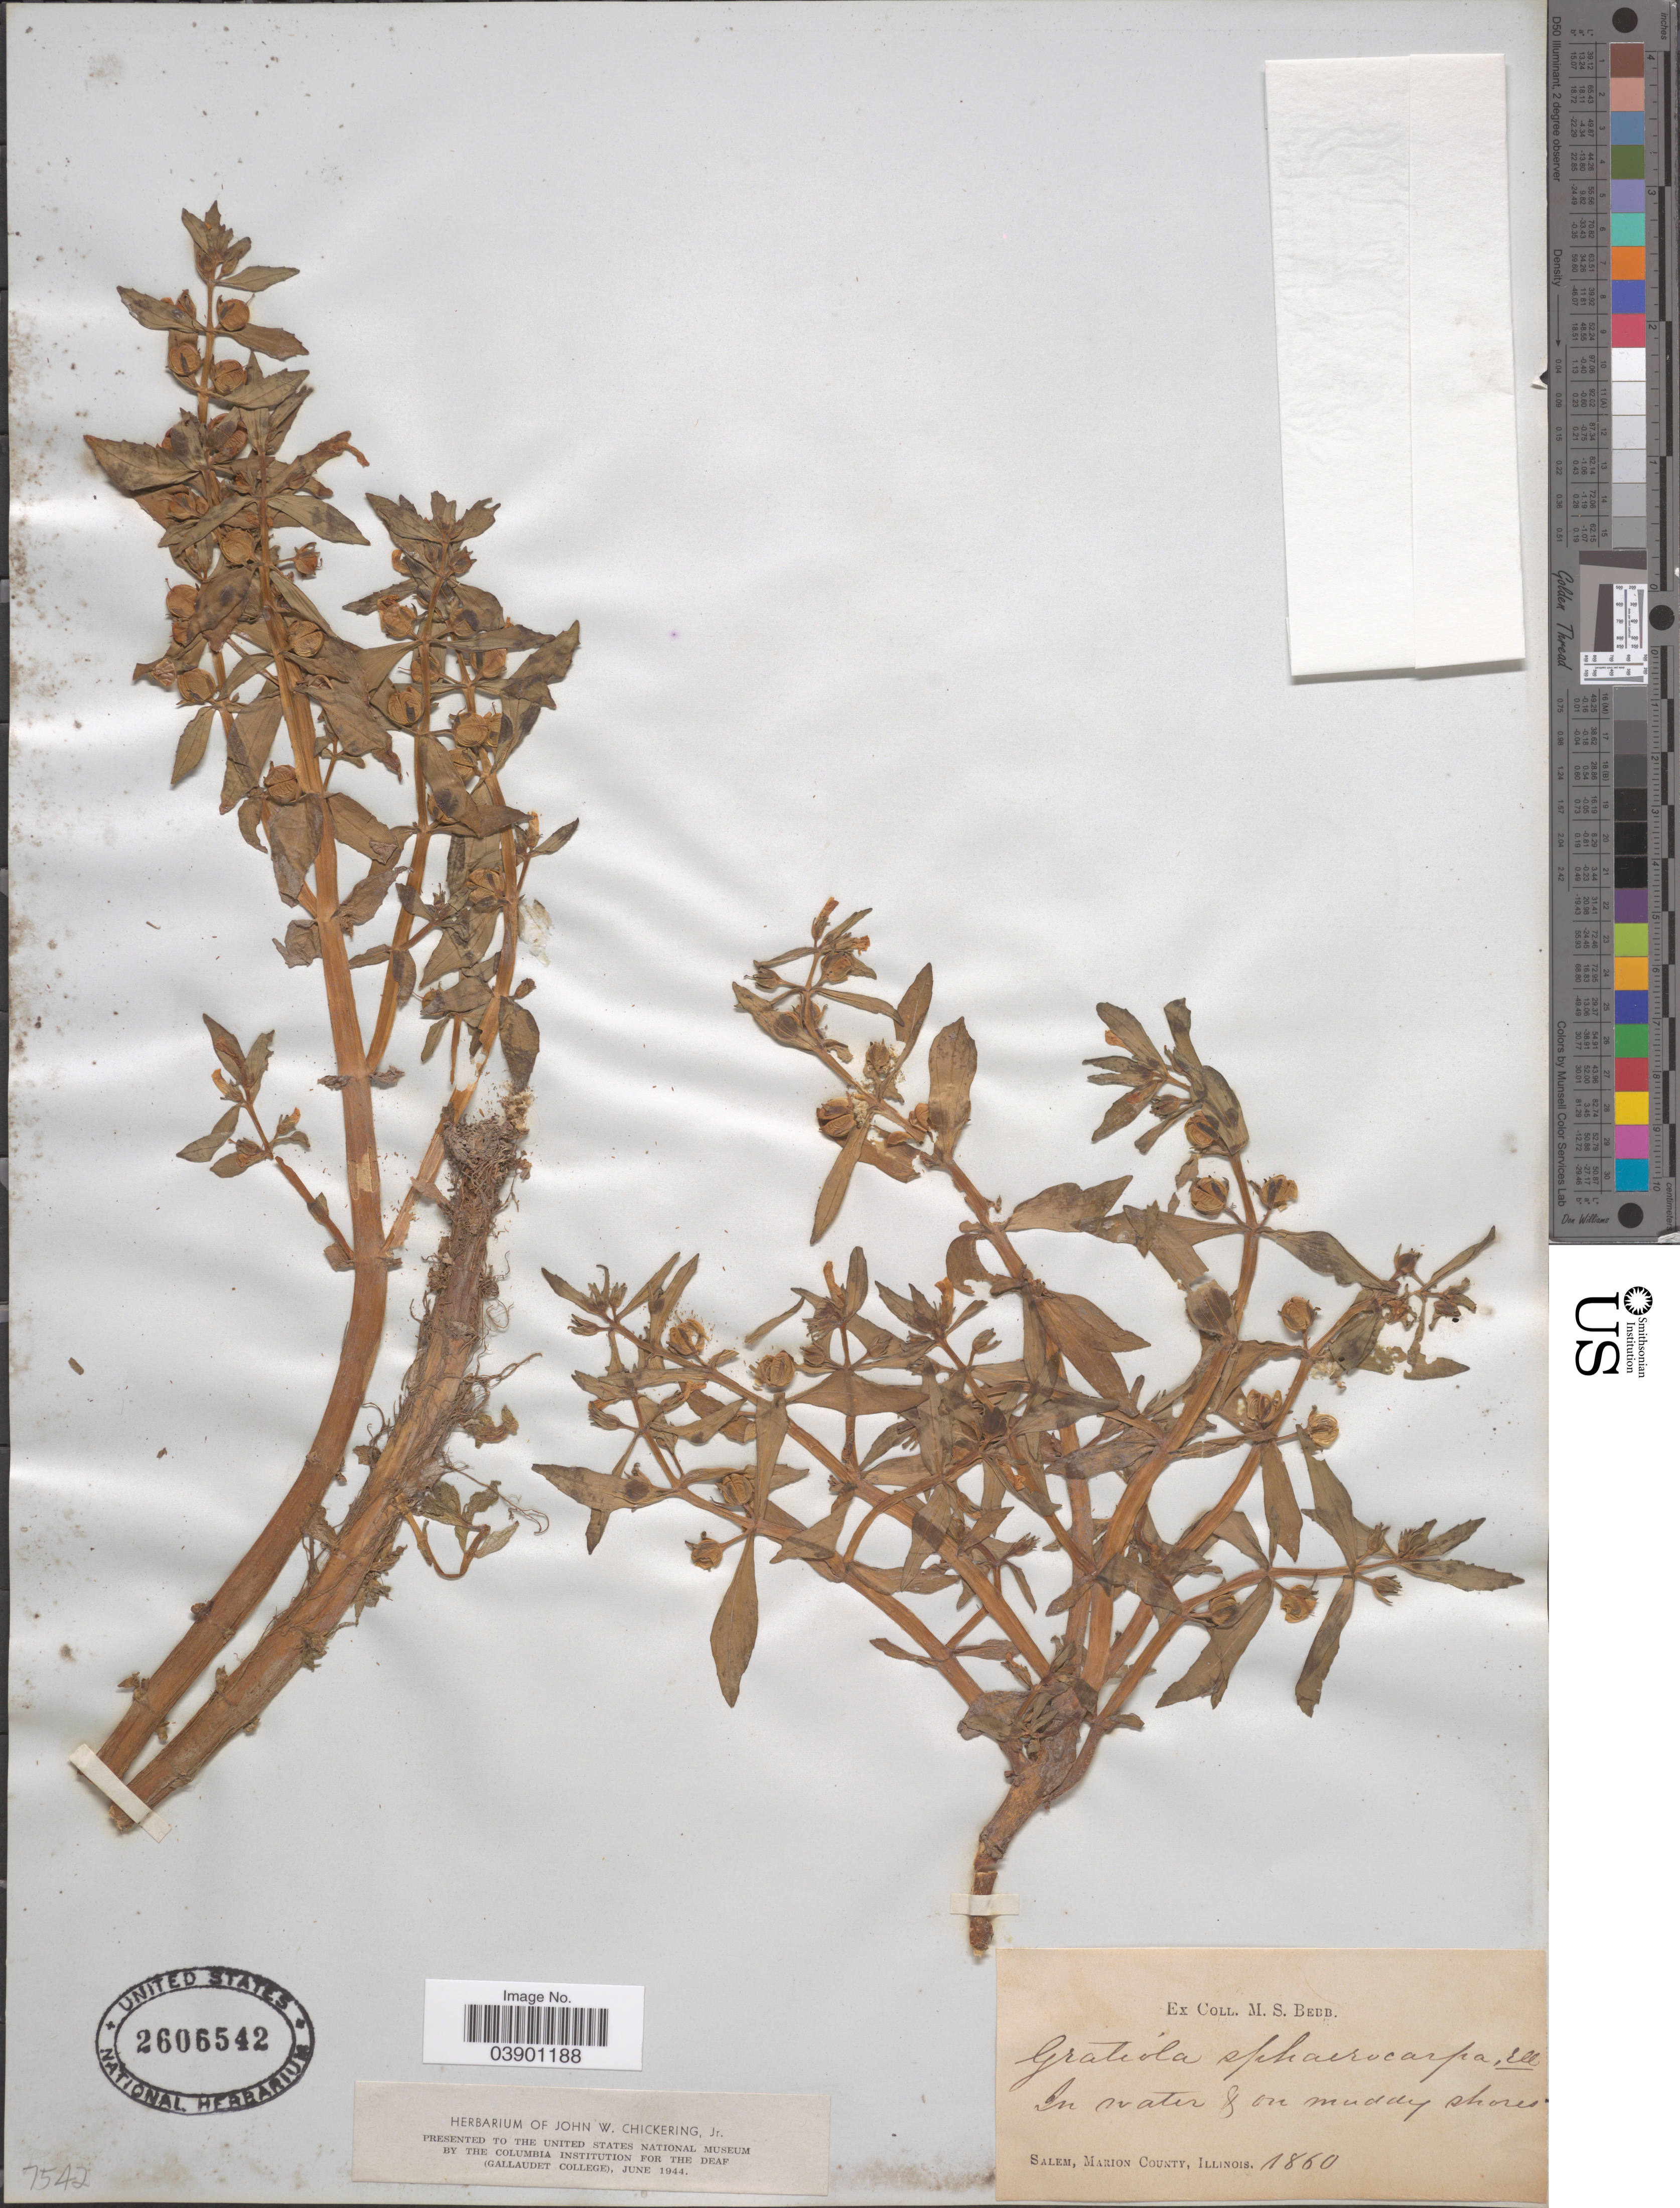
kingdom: Plantae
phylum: Tracheophyta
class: Magnoliopsida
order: Lamiales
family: Plantaginaceae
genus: Gratiola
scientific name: Gratiola virginiana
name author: L.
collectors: M. Bebb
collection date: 1860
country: United States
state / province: Illinois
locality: Salem, Marion County.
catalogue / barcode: US 2606542